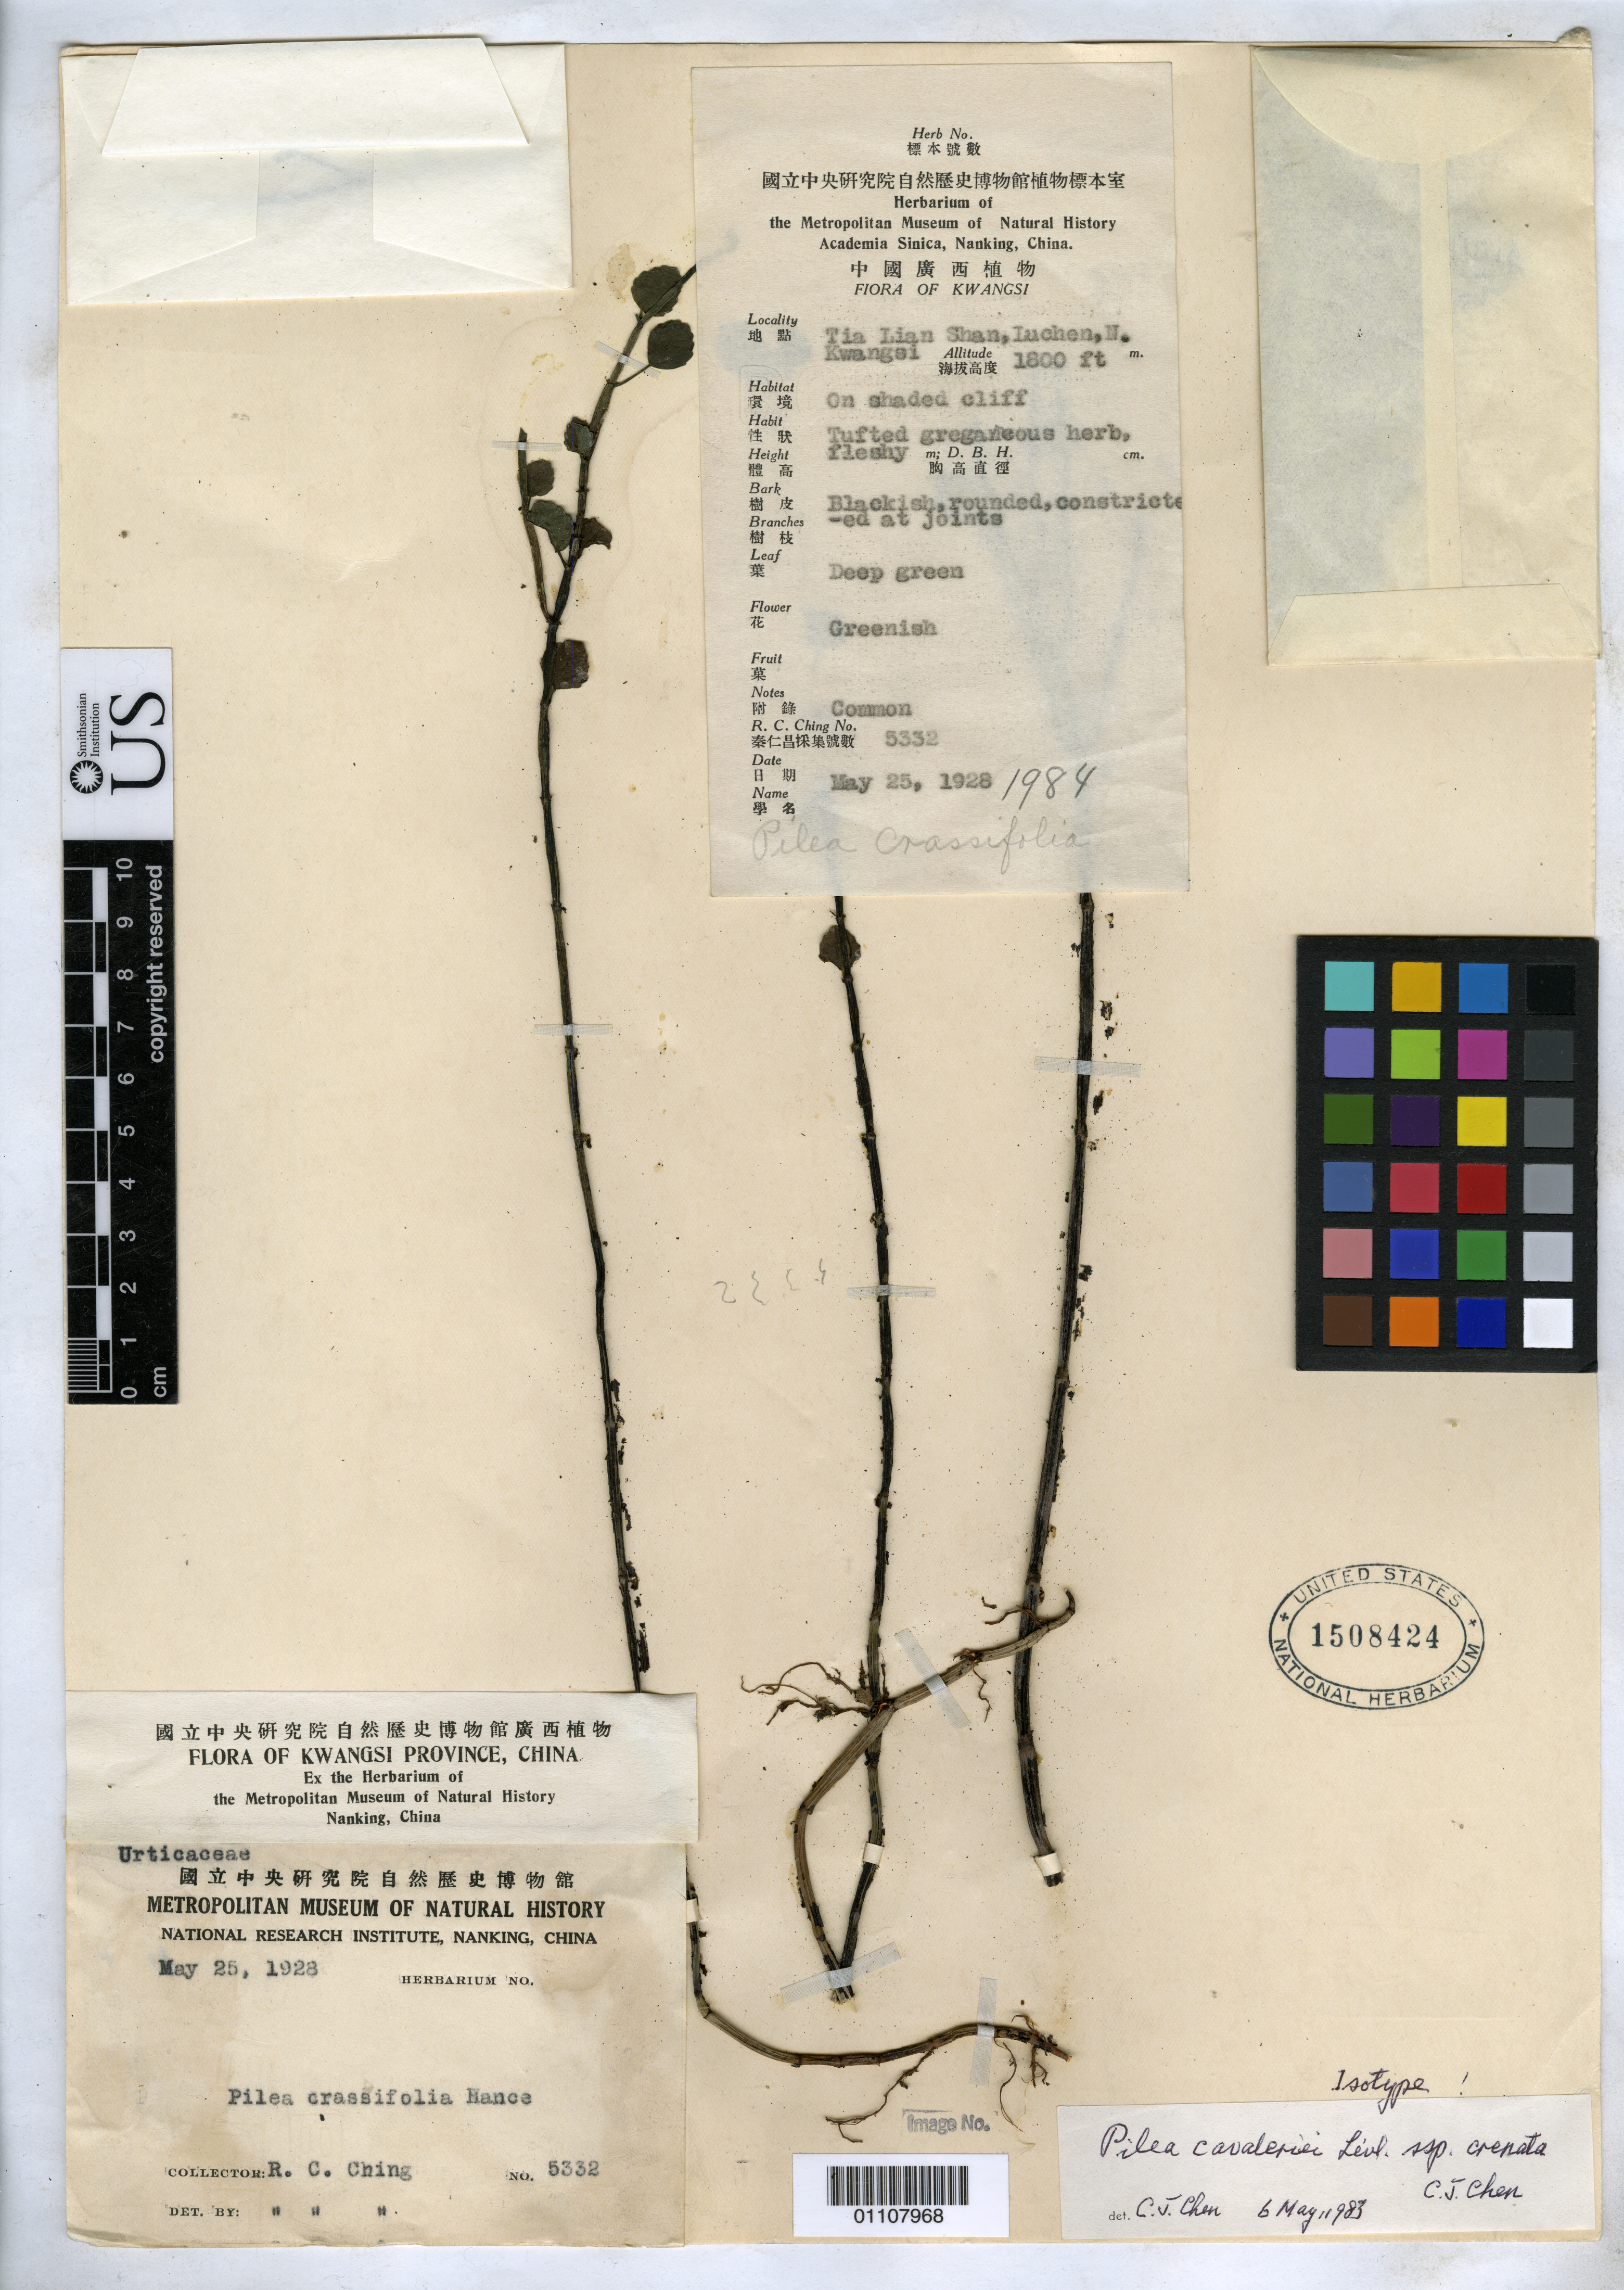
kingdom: Plantae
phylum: Tracheophyta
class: Magnoliopsida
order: Rosales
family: Urticaceae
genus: Pilea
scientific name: Pilea cavaleriei subsp. crenata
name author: C.J. Chen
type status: Isotype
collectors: R. C. Ching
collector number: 5332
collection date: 1928-05-25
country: China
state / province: Guangxi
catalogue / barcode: US 1508424